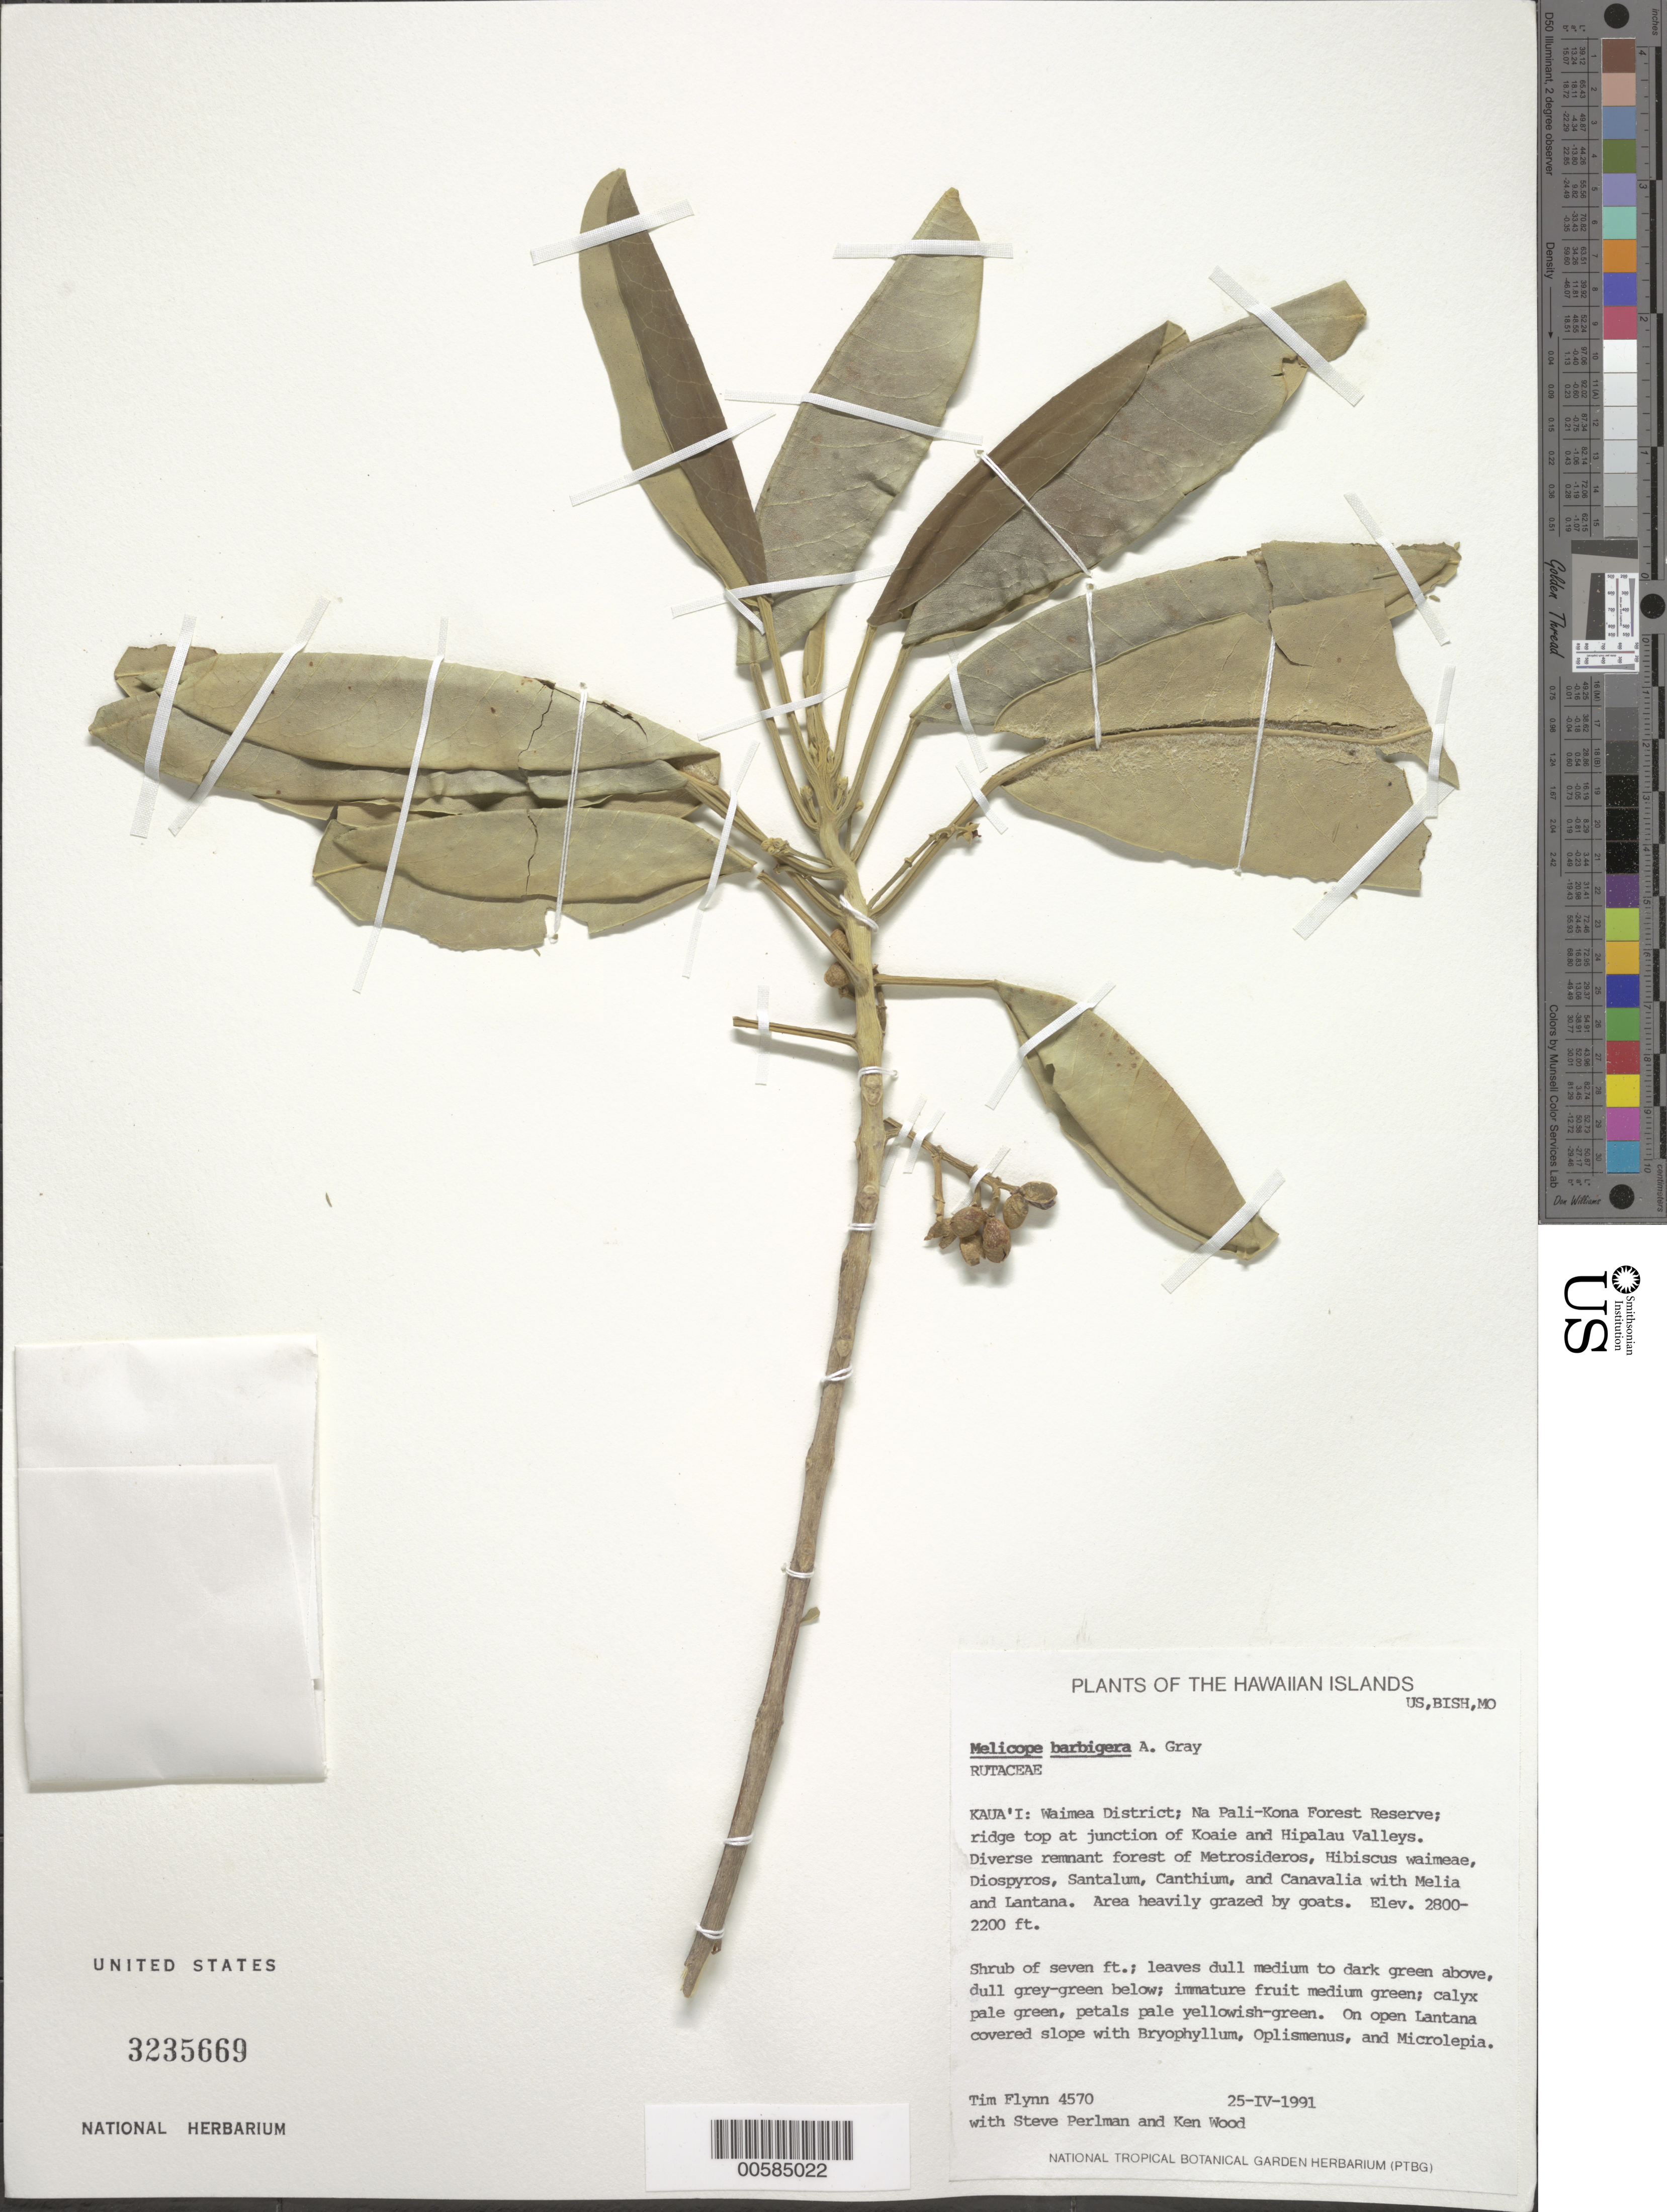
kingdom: Plantae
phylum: Tracheophyta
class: Magnoliopsida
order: Sapindales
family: Rutaceae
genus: Melicope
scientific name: Melicope barbigera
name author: A. Gray in Wilkes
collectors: T. W. Flynn, S. P. Perlman & K. Wood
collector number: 4570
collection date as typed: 25 Apr 1991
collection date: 1991-04-25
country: United States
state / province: Hawaii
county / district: Kauai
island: Kaua'i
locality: Waimea Dist; Na Pali-Kona For Res; ridge top at jct of Koaie and Hipalau Valleys.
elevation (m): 853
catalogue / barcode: US 3235669